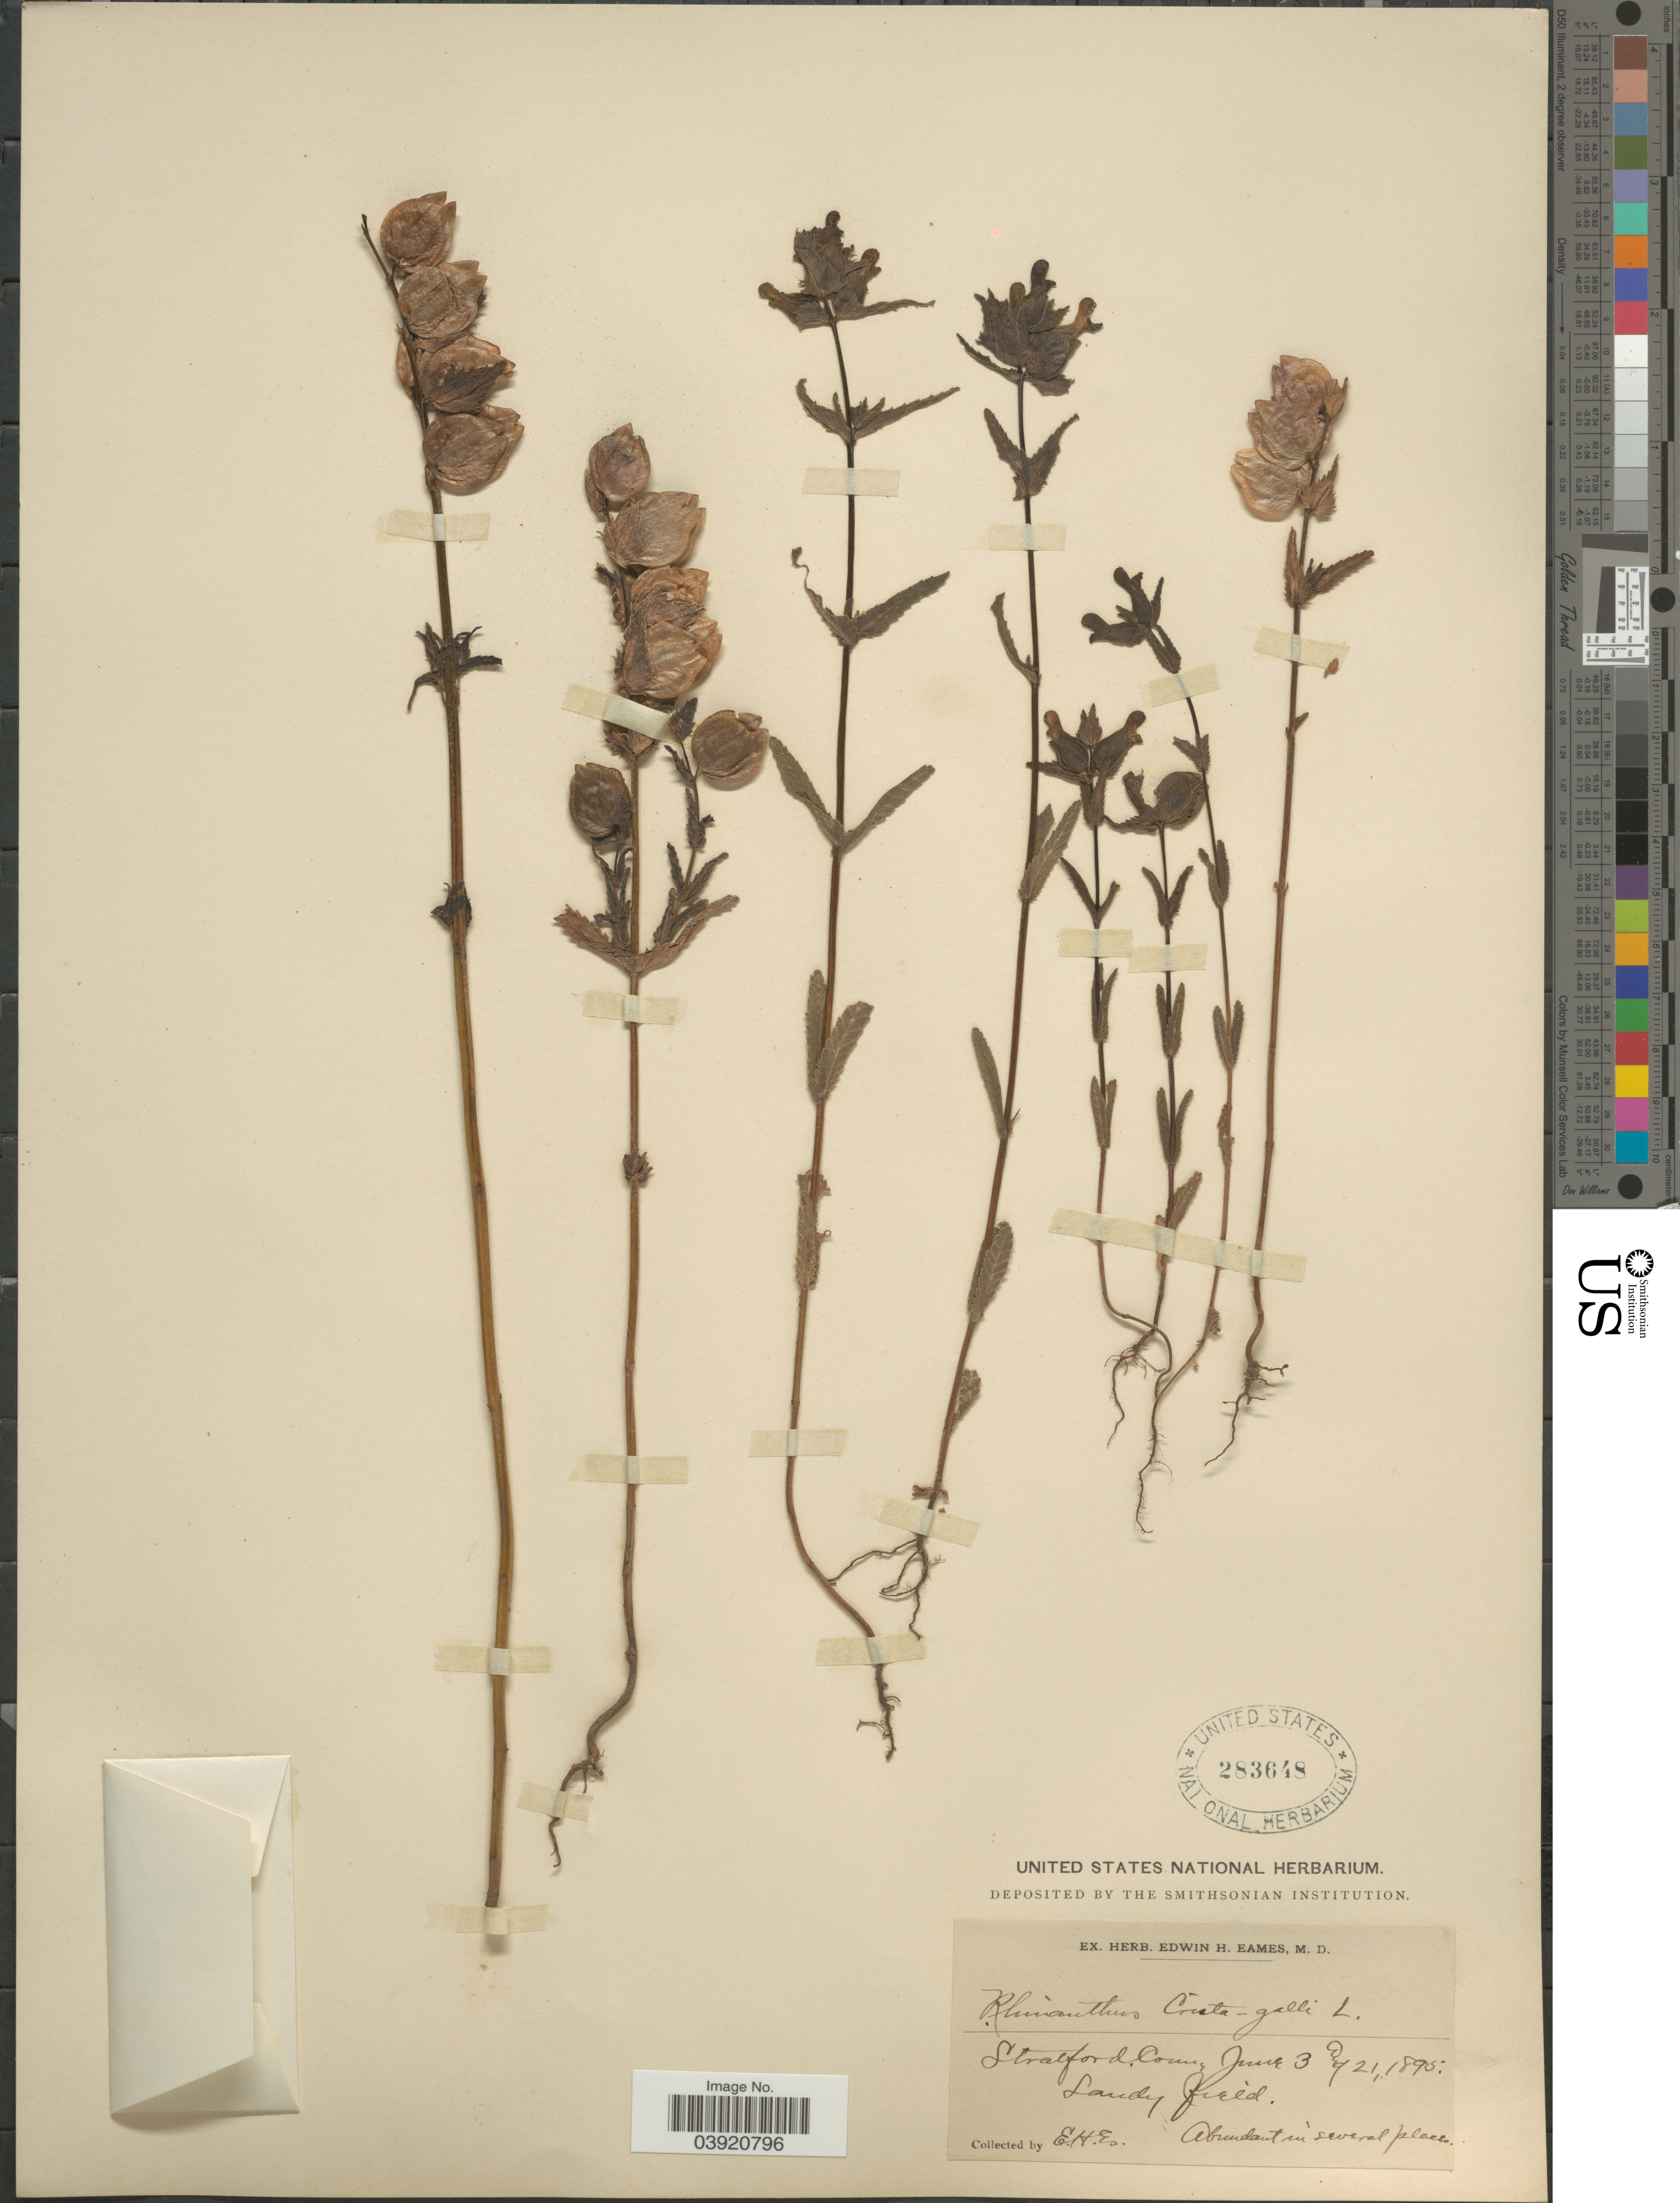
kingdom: Plantae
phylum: Tracheophyta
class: Magnoliopsida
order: Lamiales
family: Orobanchaceae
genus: Rhinanthus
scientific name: Rhinanthus crista-galli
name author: L.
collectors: E. H. Eames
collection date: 1895-06-03/1895-08-21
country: United States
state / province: Maryland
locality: Stratford Couny.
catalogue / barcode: US 283648